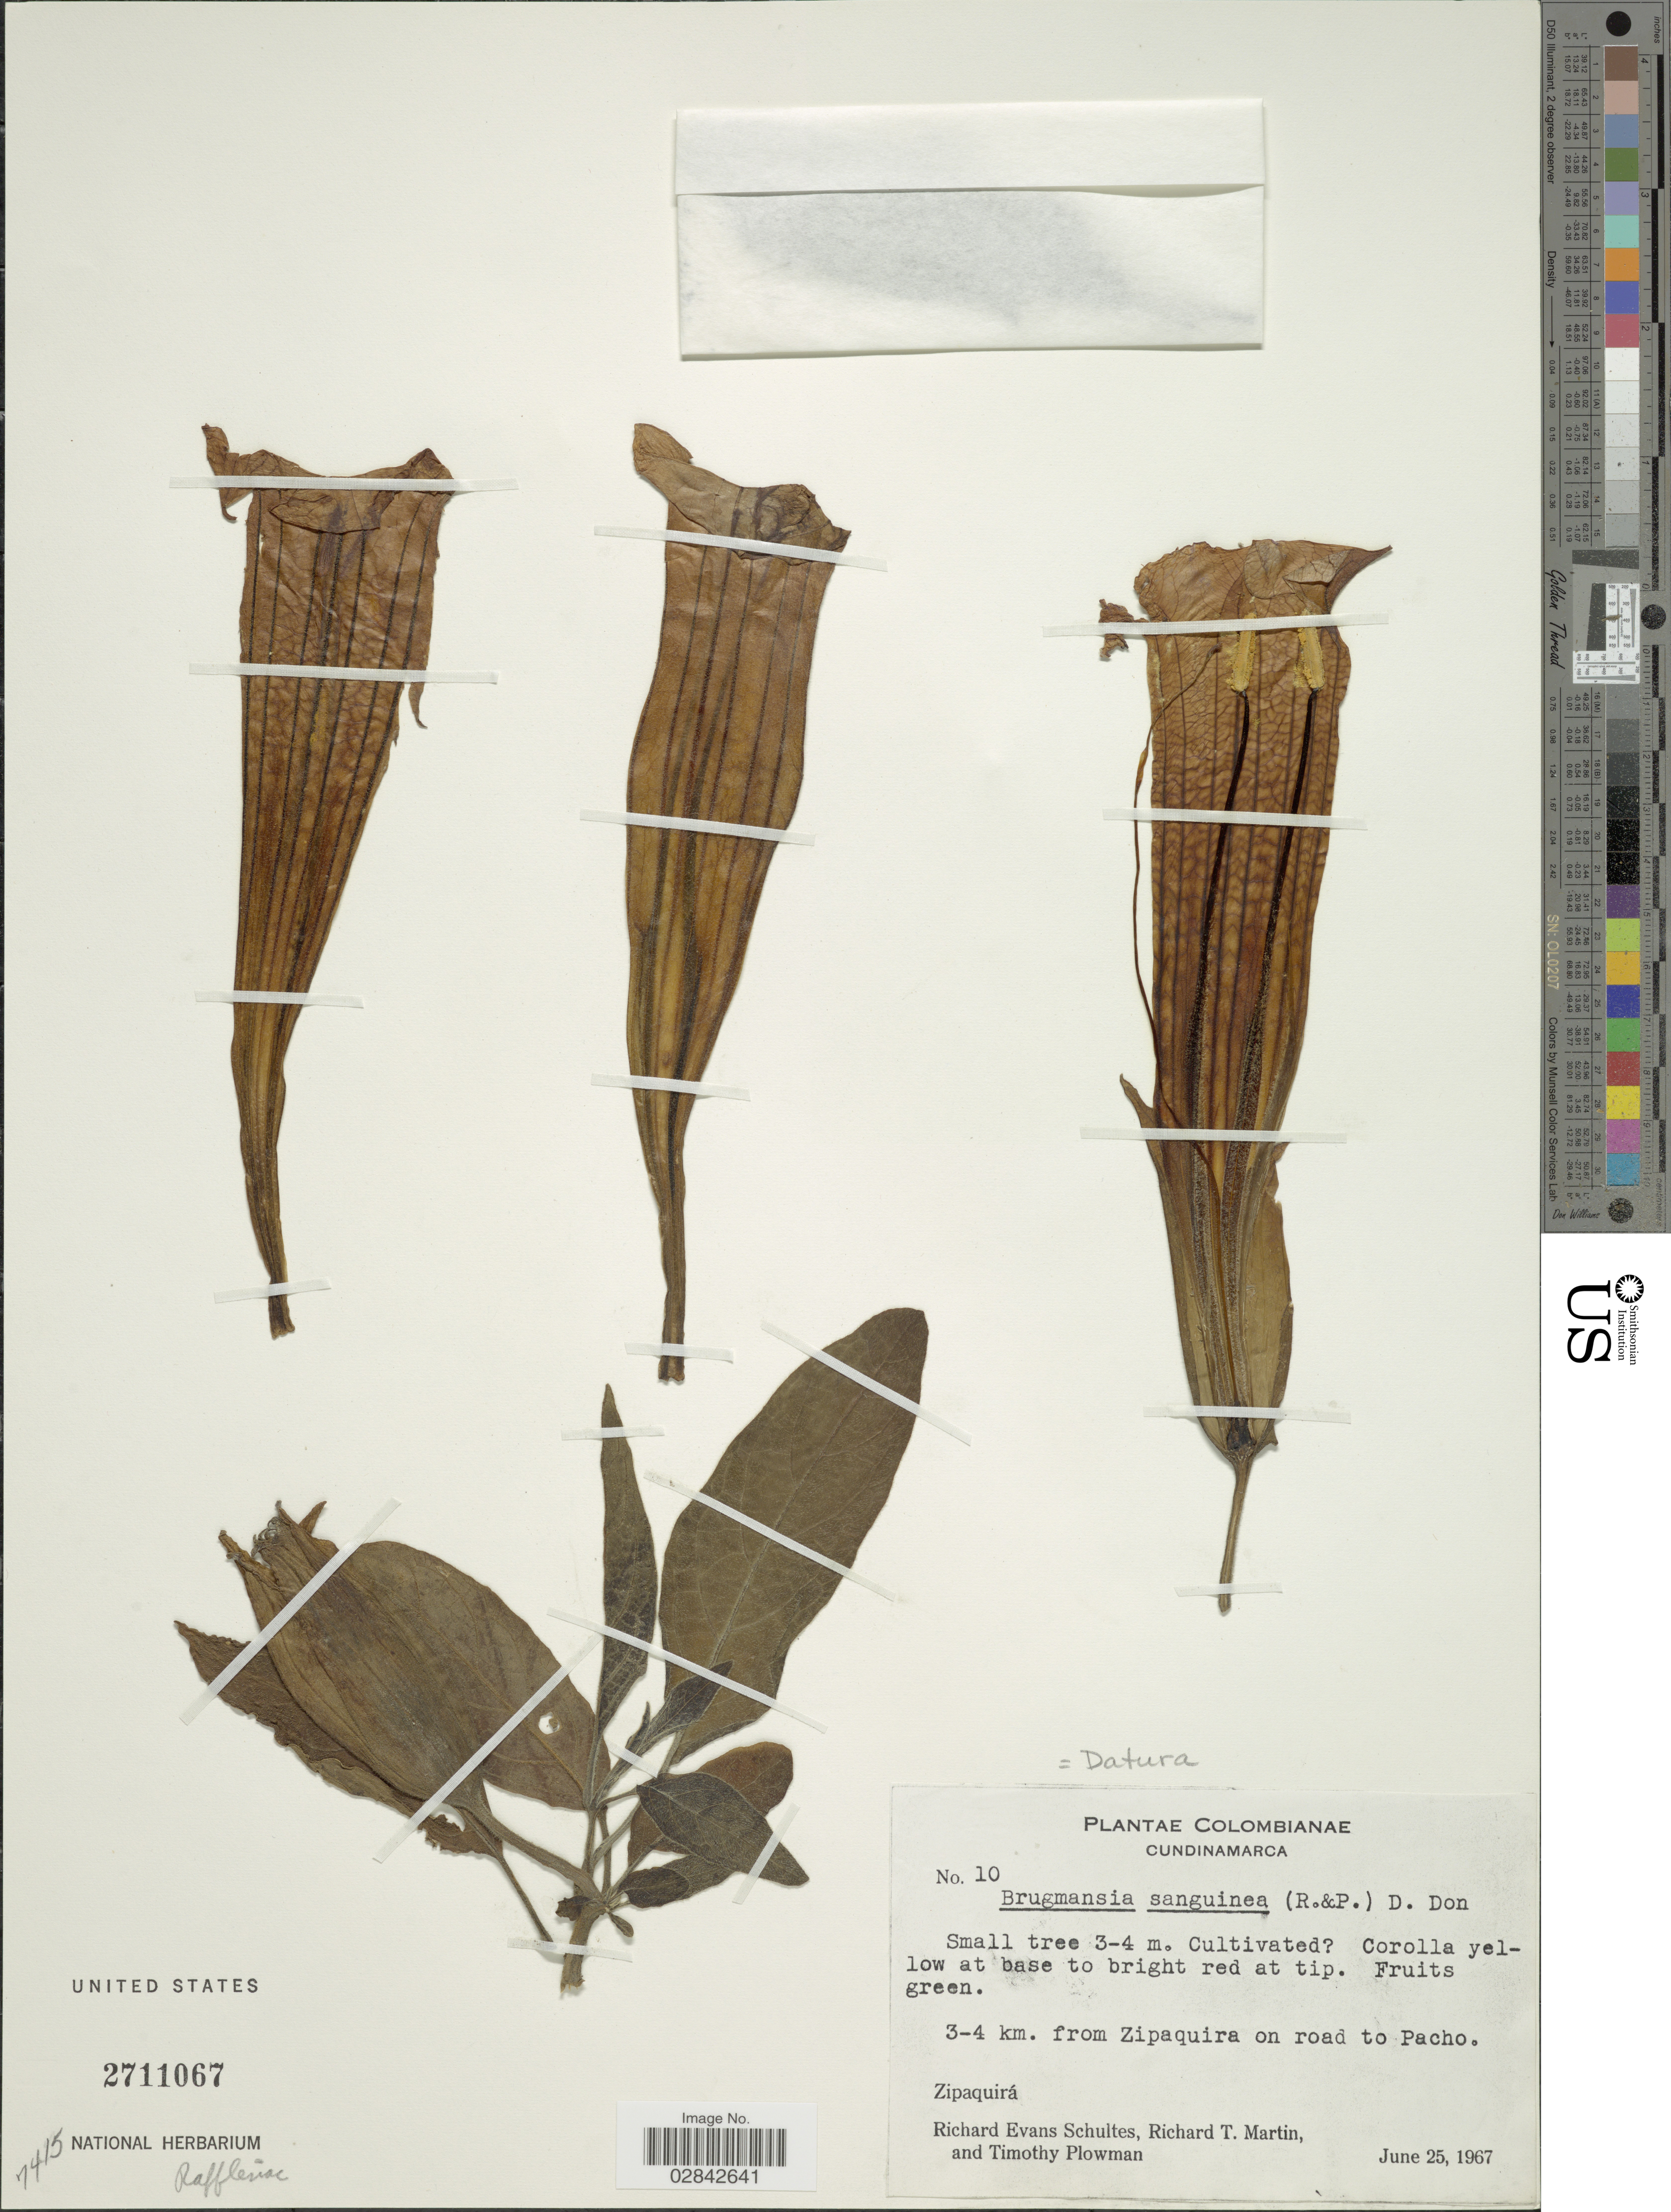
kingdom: Plantae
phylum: Tracheophyta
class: Magnoliopsida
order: Solanales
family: Solanaceae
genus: Brugmansia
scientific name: Brugmansia sanguinea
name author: (Ruiz & Pav.) D. Don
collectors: R. E. Schultes, R. T. Martin & T. Plowman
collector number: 10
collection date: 1967-06-25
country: Colombia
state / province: Cundinamarca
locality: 3-4 km. from Zipaquira on road to Pacho. Zipaquirá.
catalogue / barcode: US 2711067